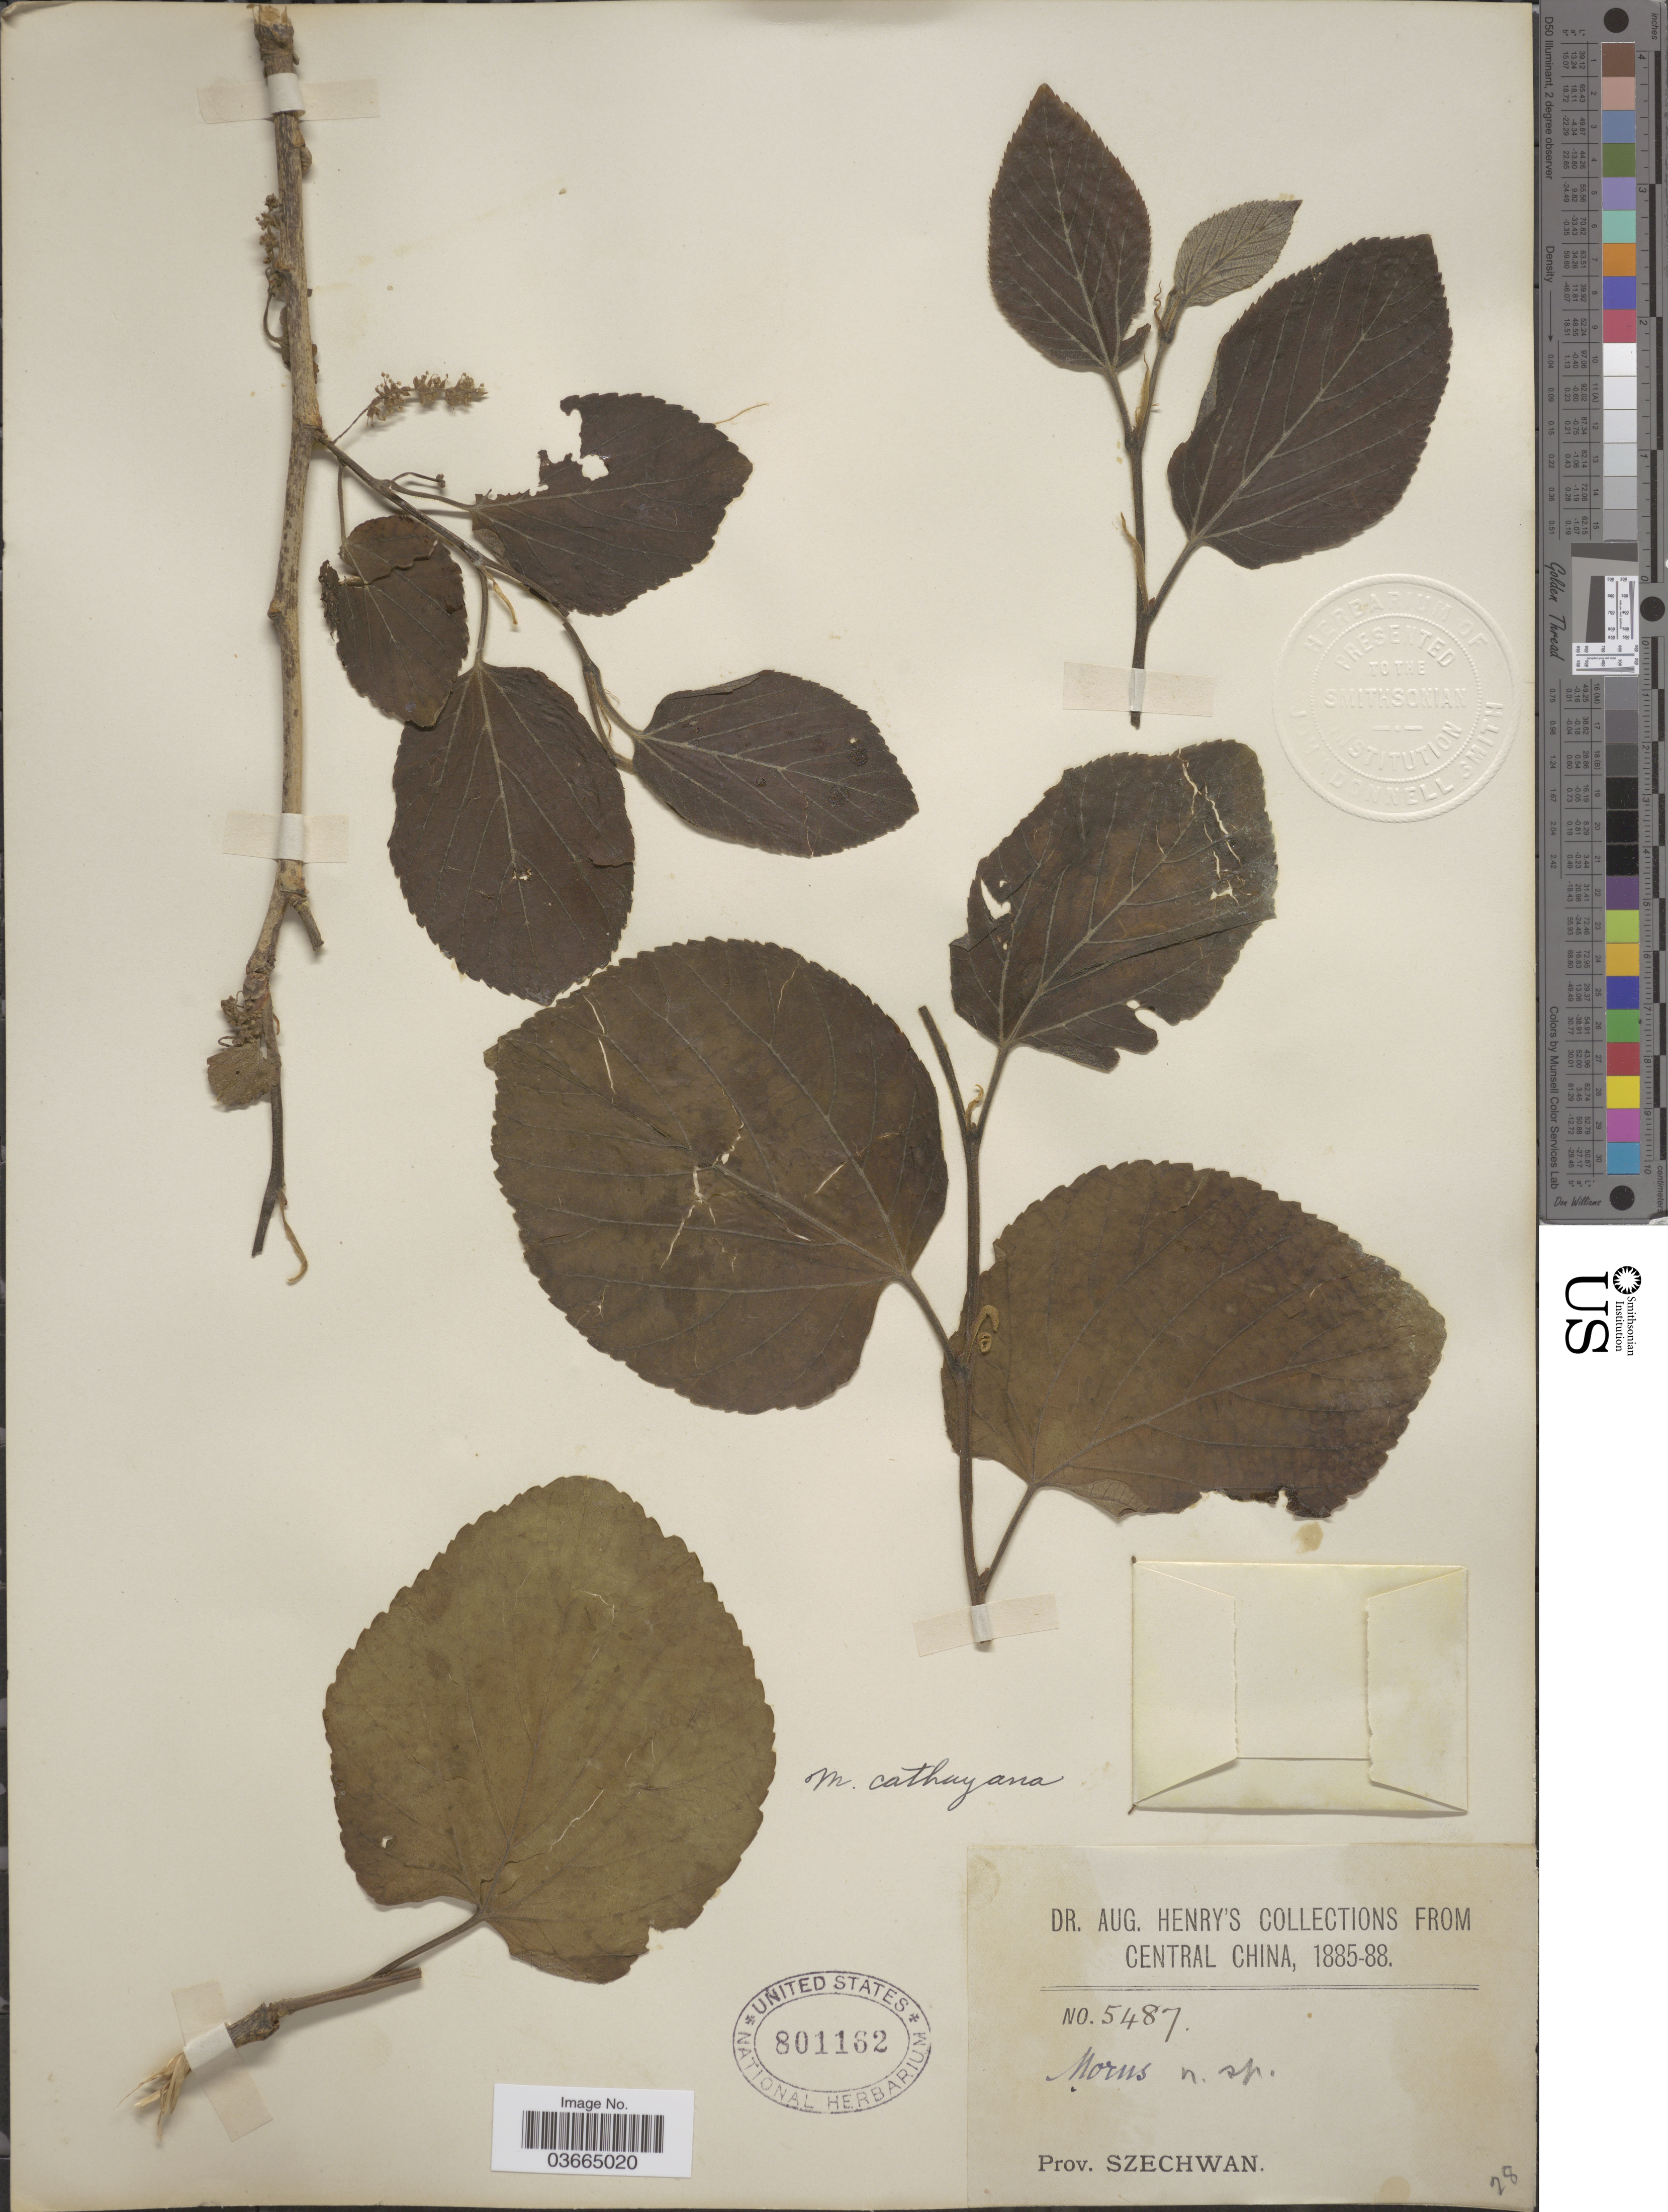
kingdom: Plantae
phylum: Tracheophyta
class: Magnoliopsida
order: Rosales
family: Moraceae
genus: Morus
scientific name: Morus cathayana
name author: Hemsl.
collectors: A. Henry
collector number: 5487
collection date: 1885/1888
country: China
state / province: Sichuan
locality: Central China. Prov. Szechwan.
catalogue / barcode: US 801162